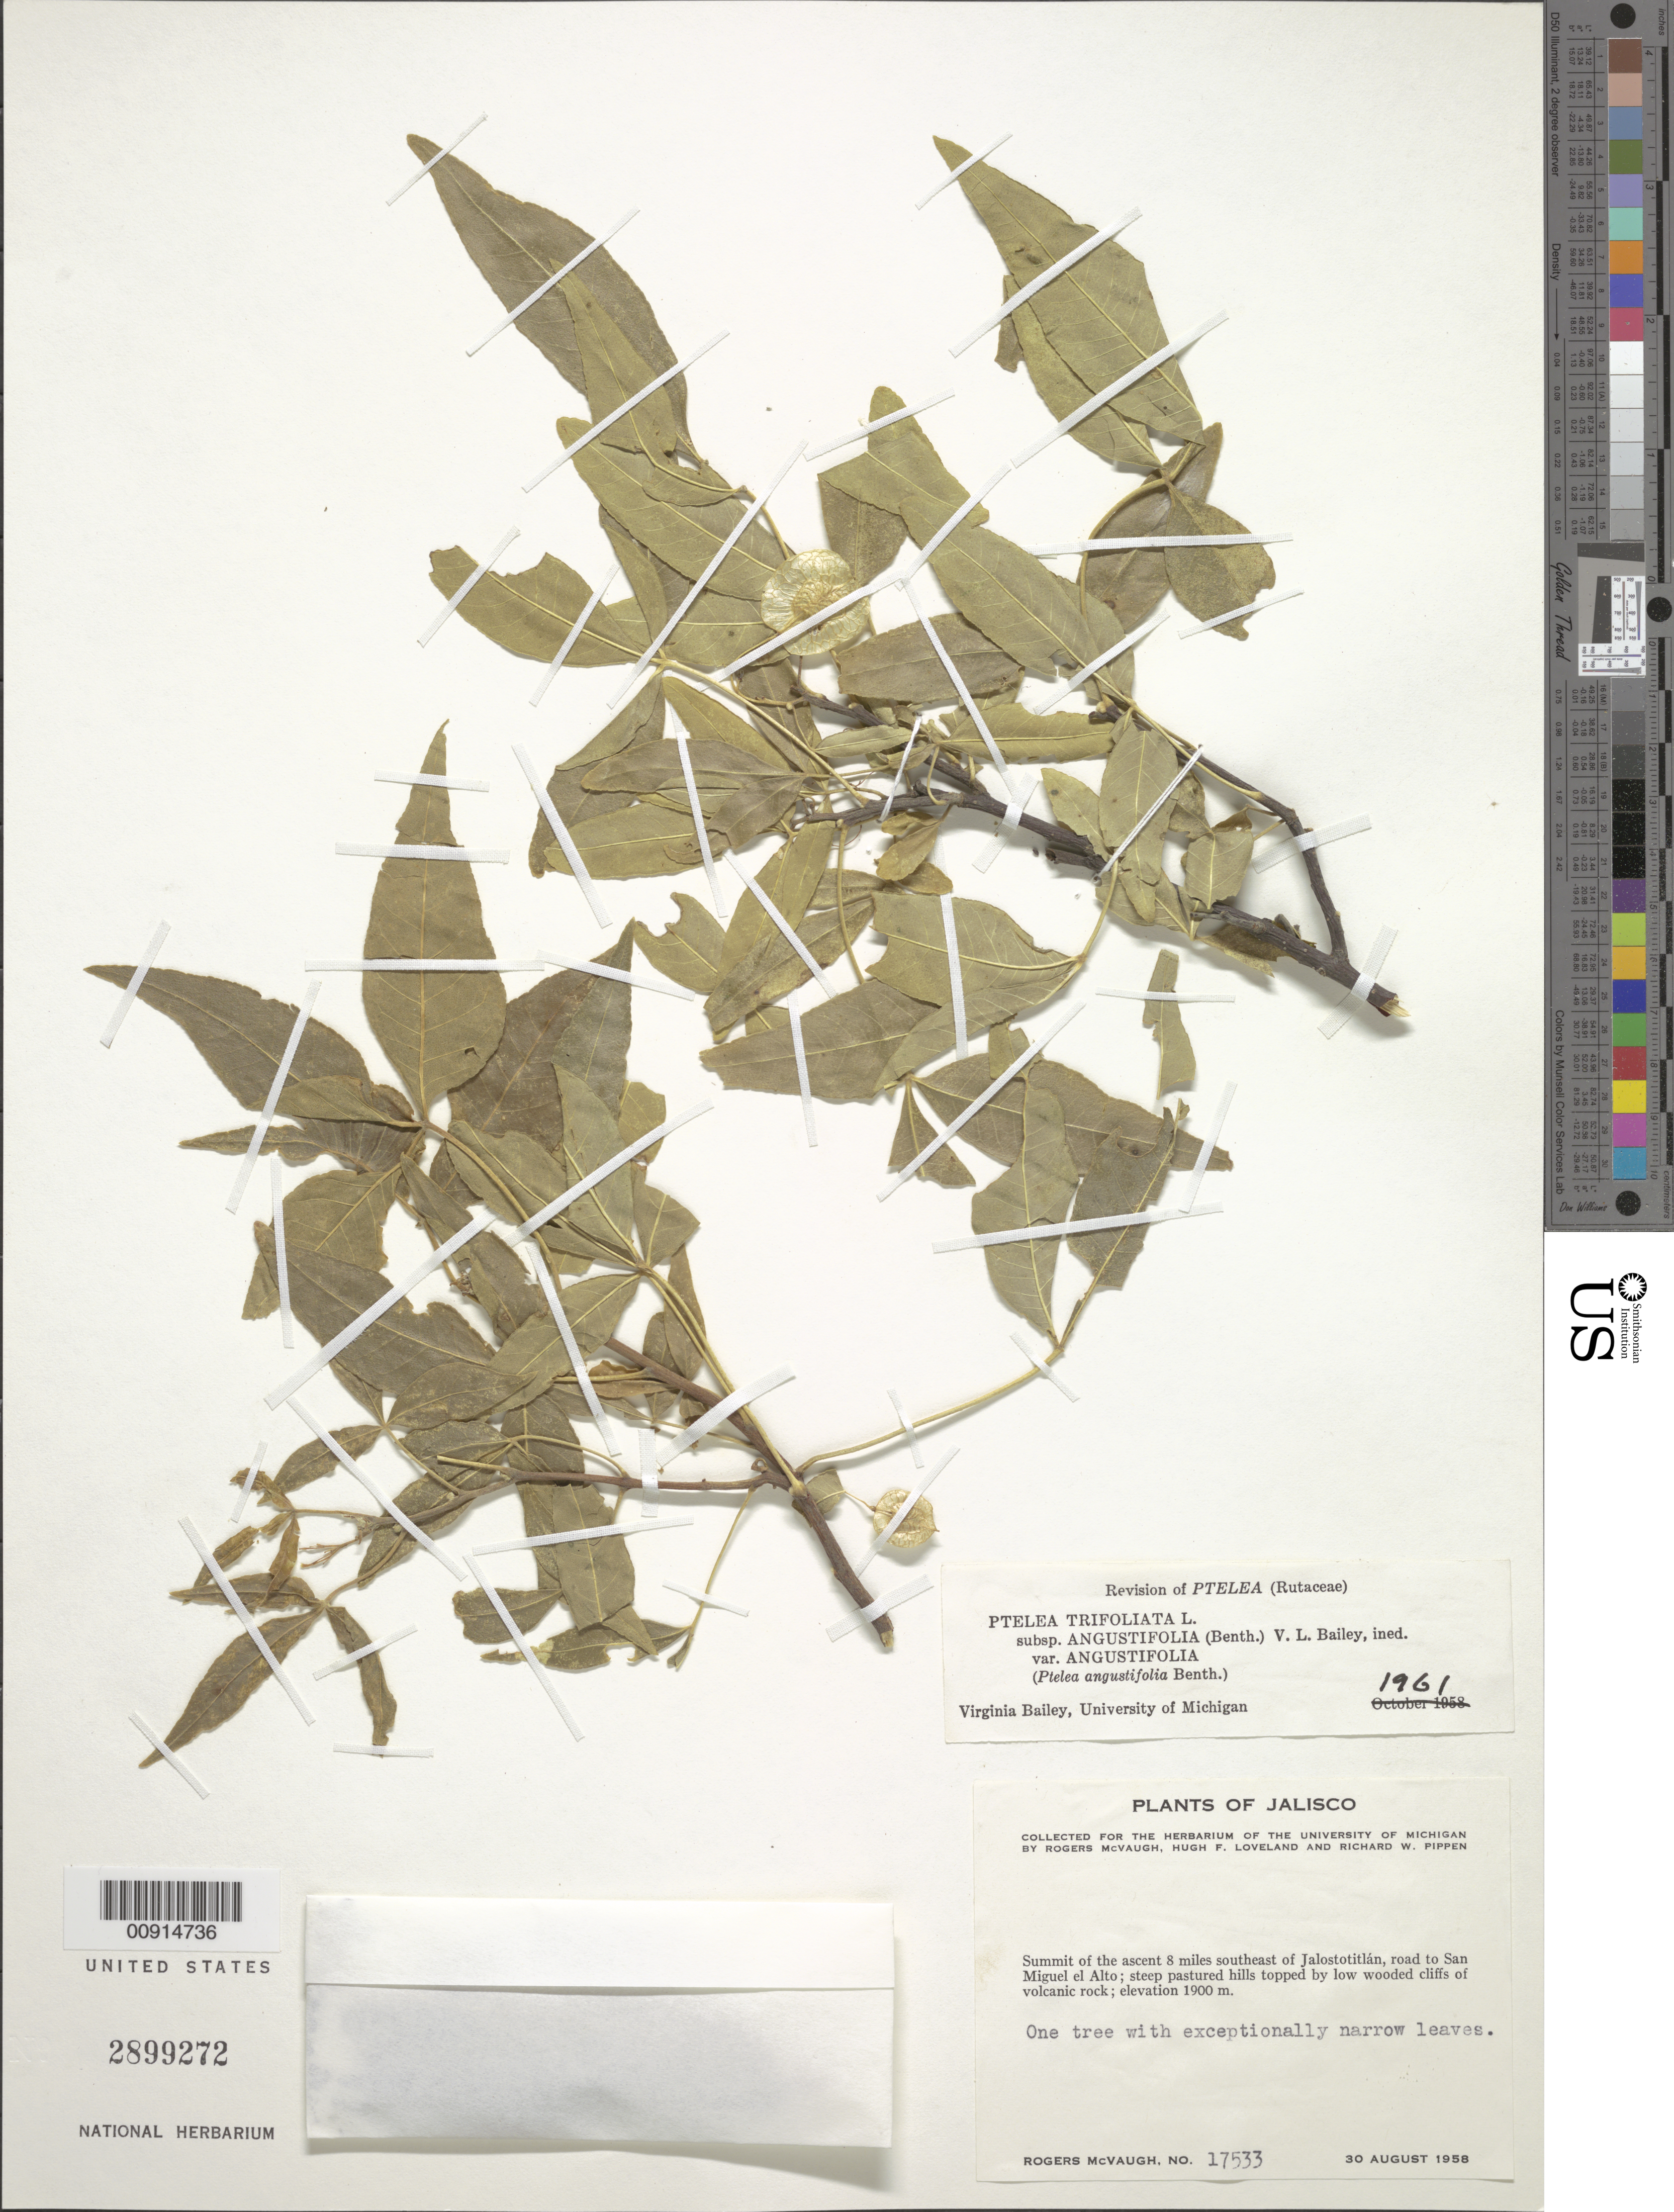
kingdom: Plantae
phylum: Tracheophyta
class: Magnoliopsida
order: Sapindales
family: Rutaceae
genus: Ptelea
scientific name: Ptelea trifoliata subsp. angustifolia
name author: (Benth.) V. L. Bailey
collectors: R. McVaugh, H. Loveland & R. W. Pippen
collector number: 17533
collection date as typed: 30 Aug 1958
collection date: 1958-08-30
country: Mexico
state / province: Jalisco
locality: Jalisco: Summit of the ascent 8 miles southeast of Jalostotitlán, road to San Miguel el Alto.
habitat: Steep pastured hills topped by low wooded cliffs of volcanic rock.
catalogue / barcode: US 2899272